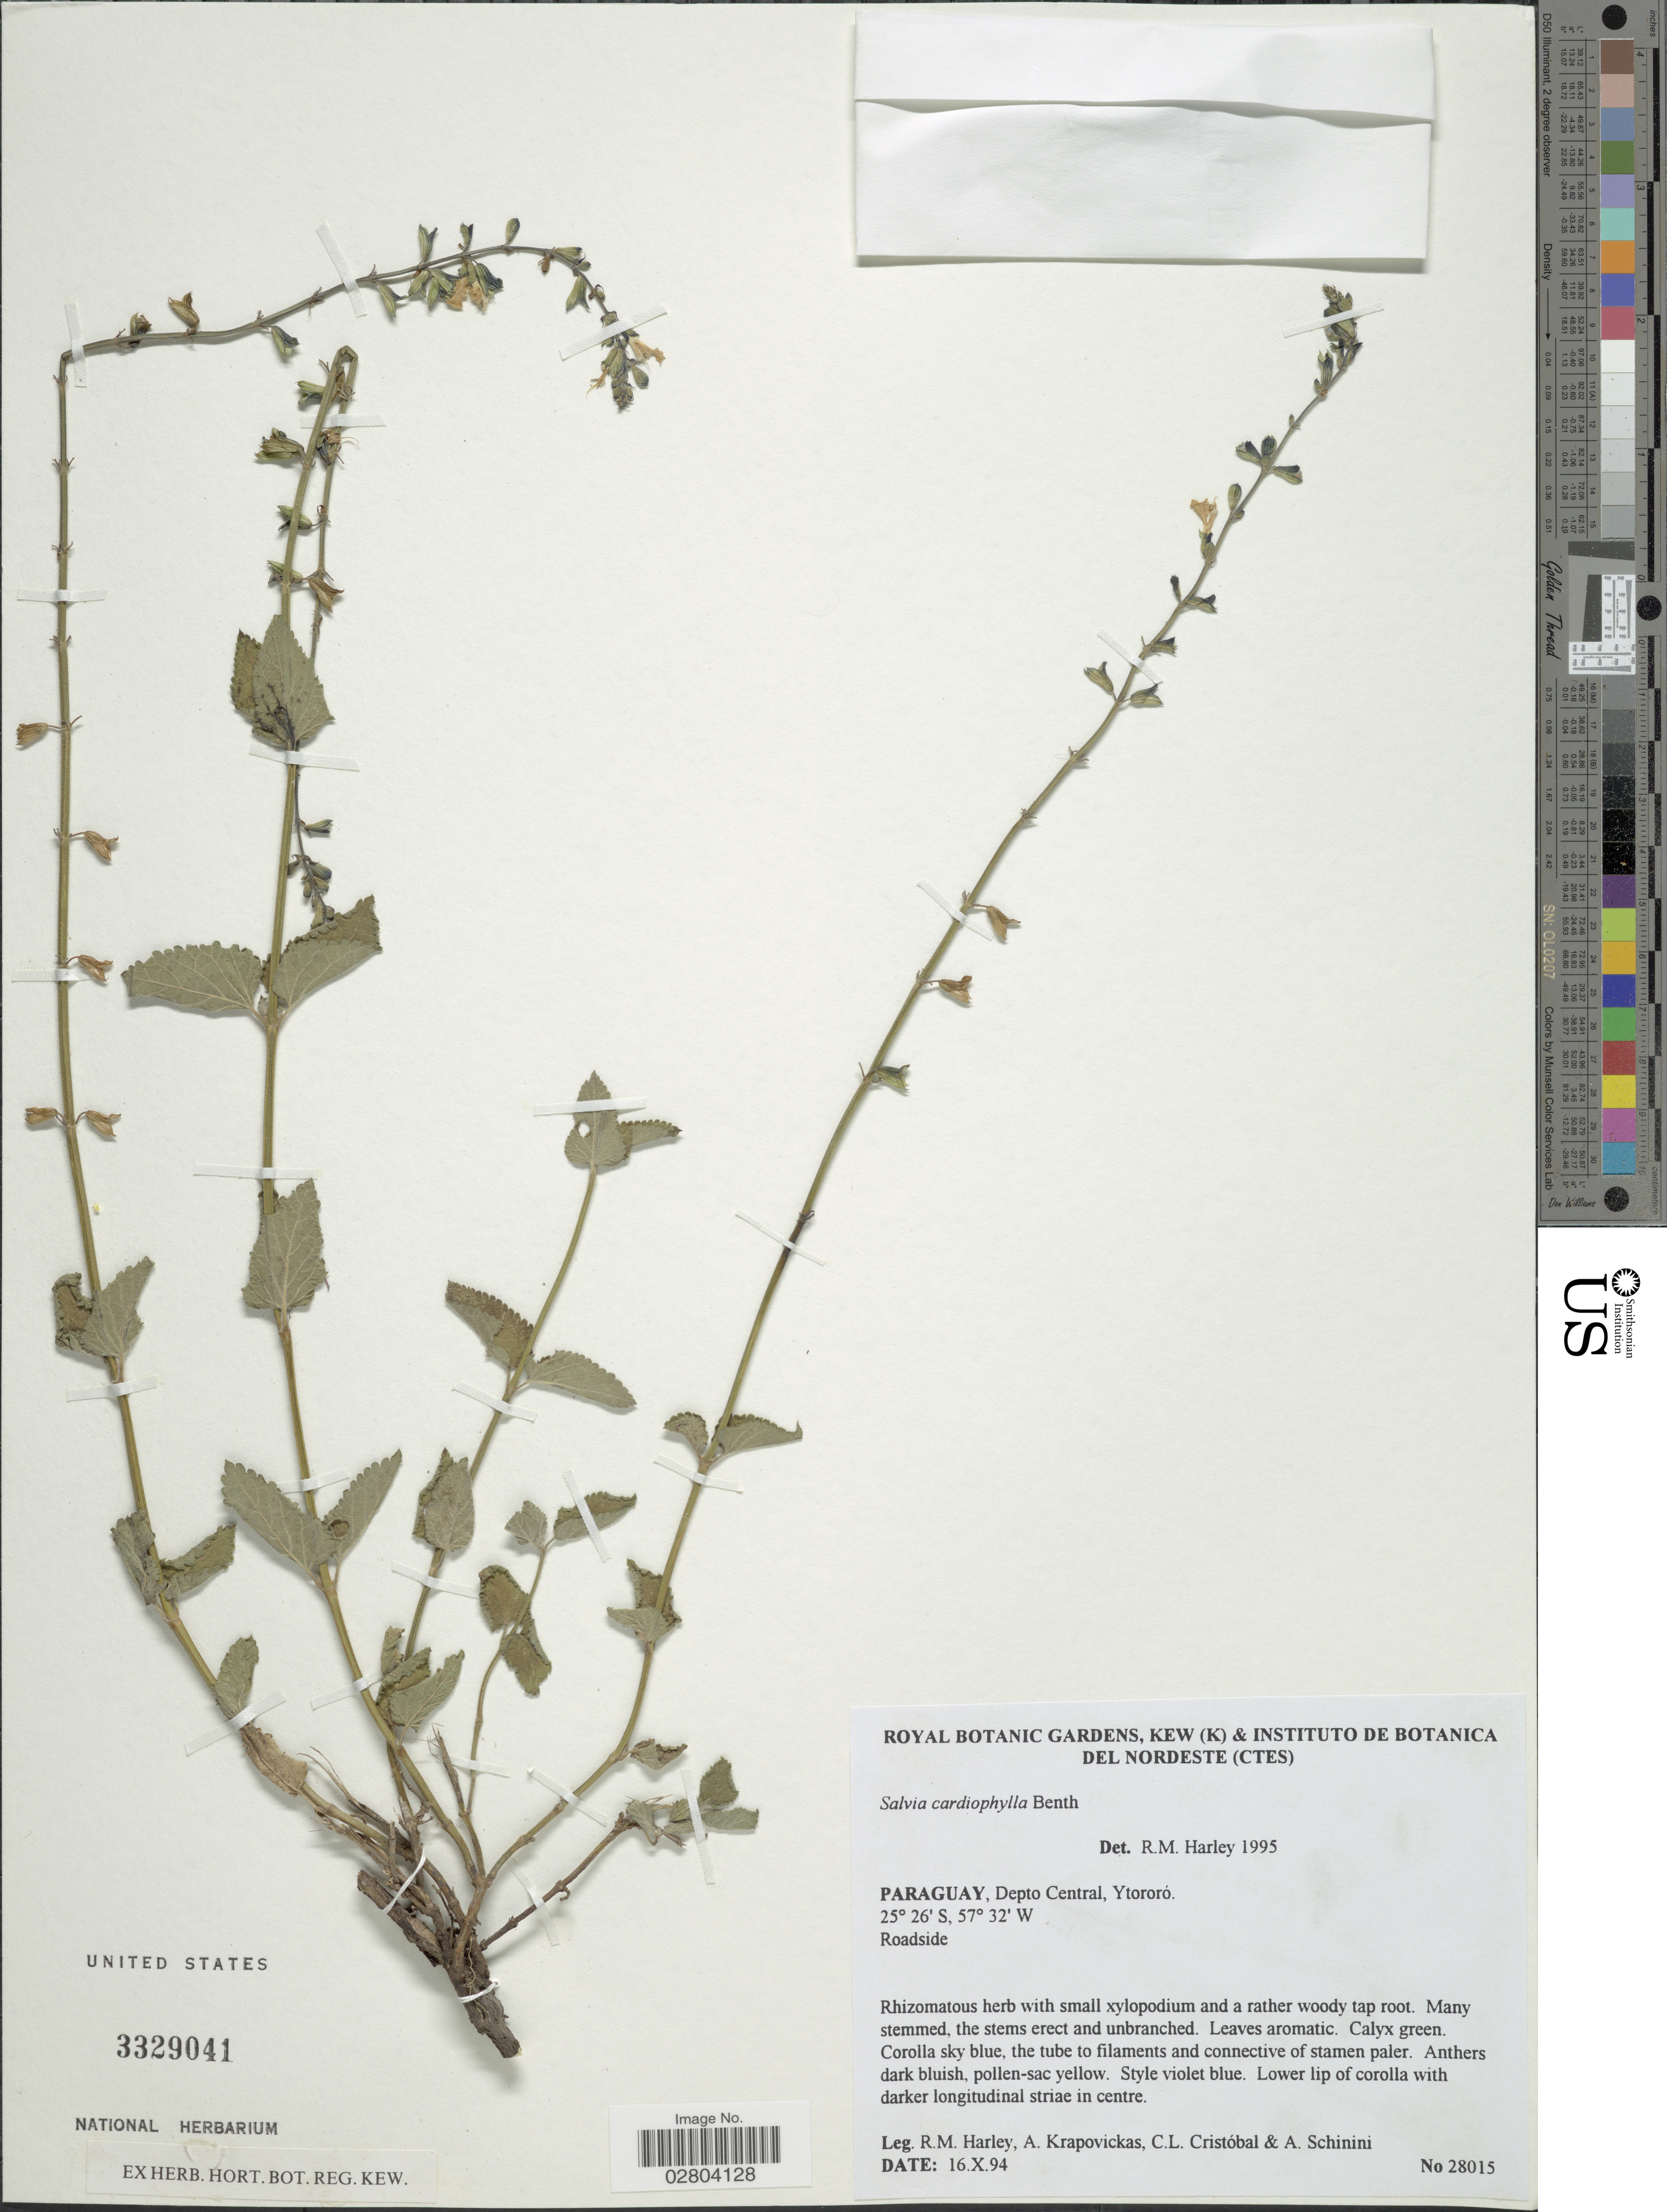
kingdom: Plantae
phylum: Tracheophyta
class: Magnoliopsida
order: Lamiales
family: Lamiaceae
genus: Salvia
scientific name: Salvia cardiophylla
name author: Benth.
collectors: R. M. Harley, A. Karpovickas, C. L. Cristóbal & A. Schinini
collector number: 28015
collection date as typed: Transcribed d/m/y: 16/10/94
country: Paraguay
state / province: Central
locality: Depto Central, Ytororó. Roadside.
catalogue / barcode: US 3329041